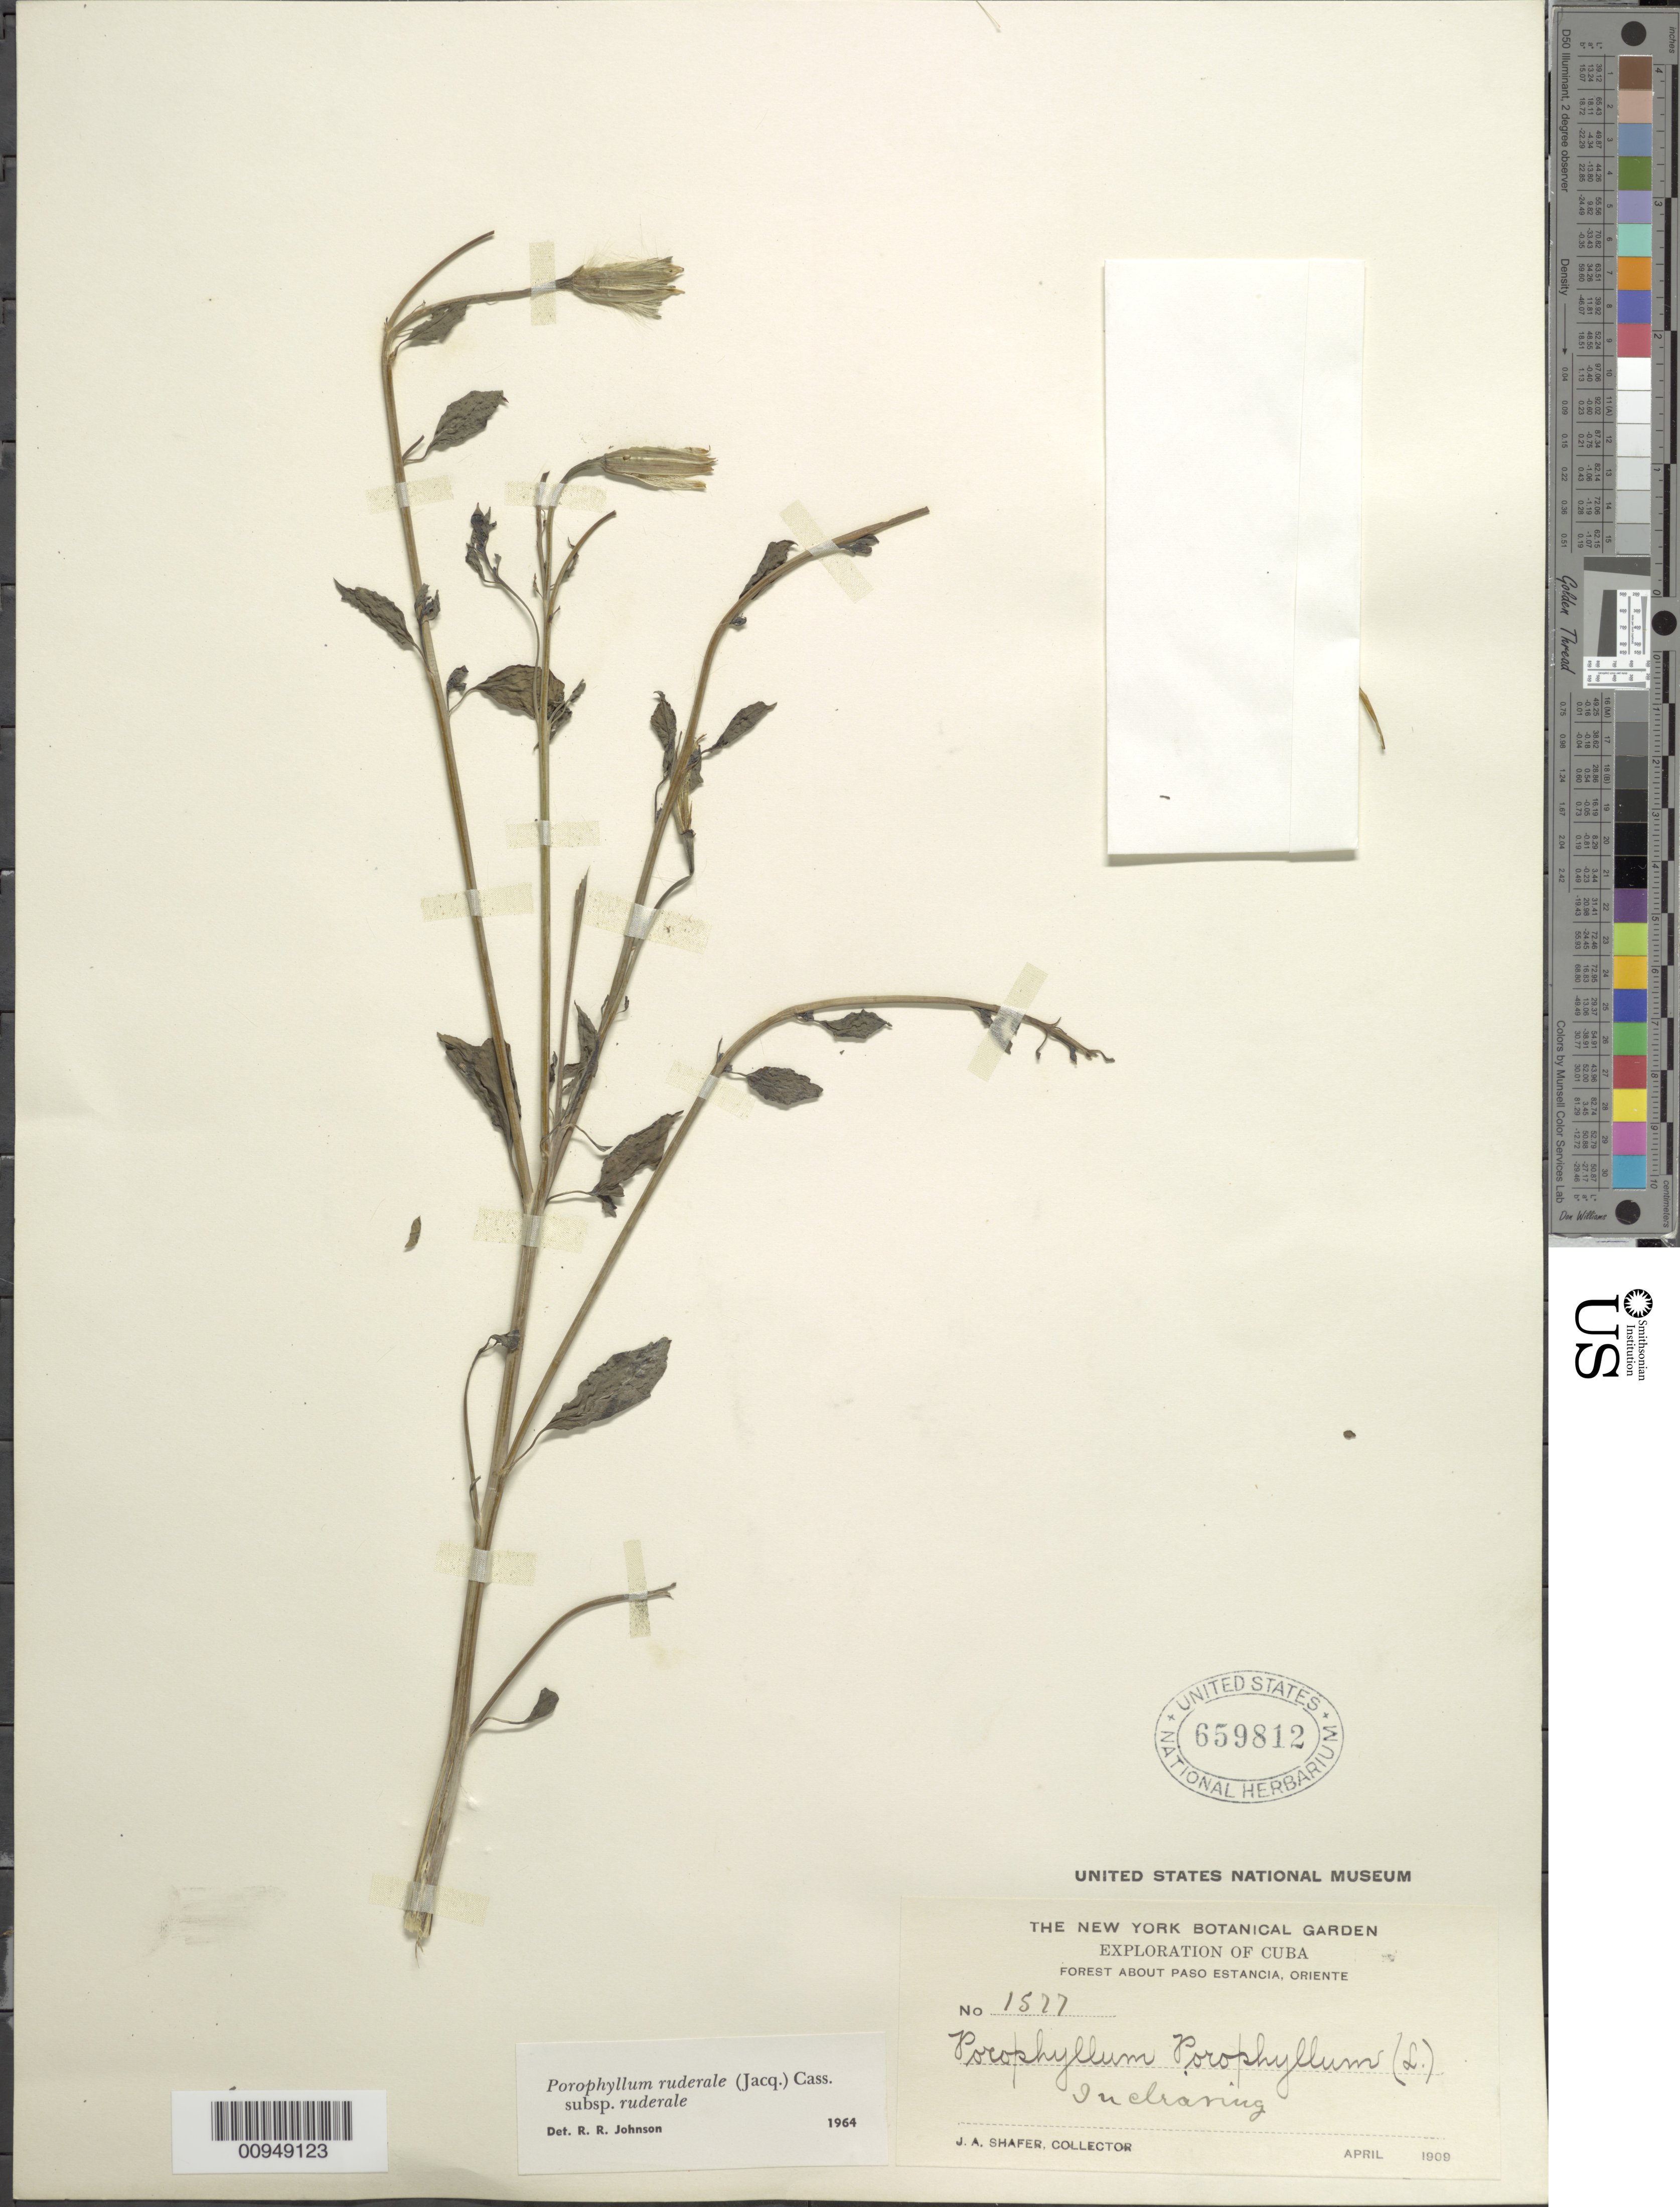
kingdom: Plantae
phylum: Tracheophyta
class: Magnoliopsida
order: Asterales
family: Asteraceae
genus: Porophyllum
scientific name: Porophyllum ruderale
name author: (Jacq.) Cass.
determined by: Johnson, R. R.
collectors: J. A. Shafer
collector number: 1577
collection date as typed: Apr 1909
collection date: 1909-04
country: Cuba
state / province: Granma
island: Cuba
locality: Forest about Paso Estancia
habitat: In clearing of forest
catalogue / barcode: US 659812